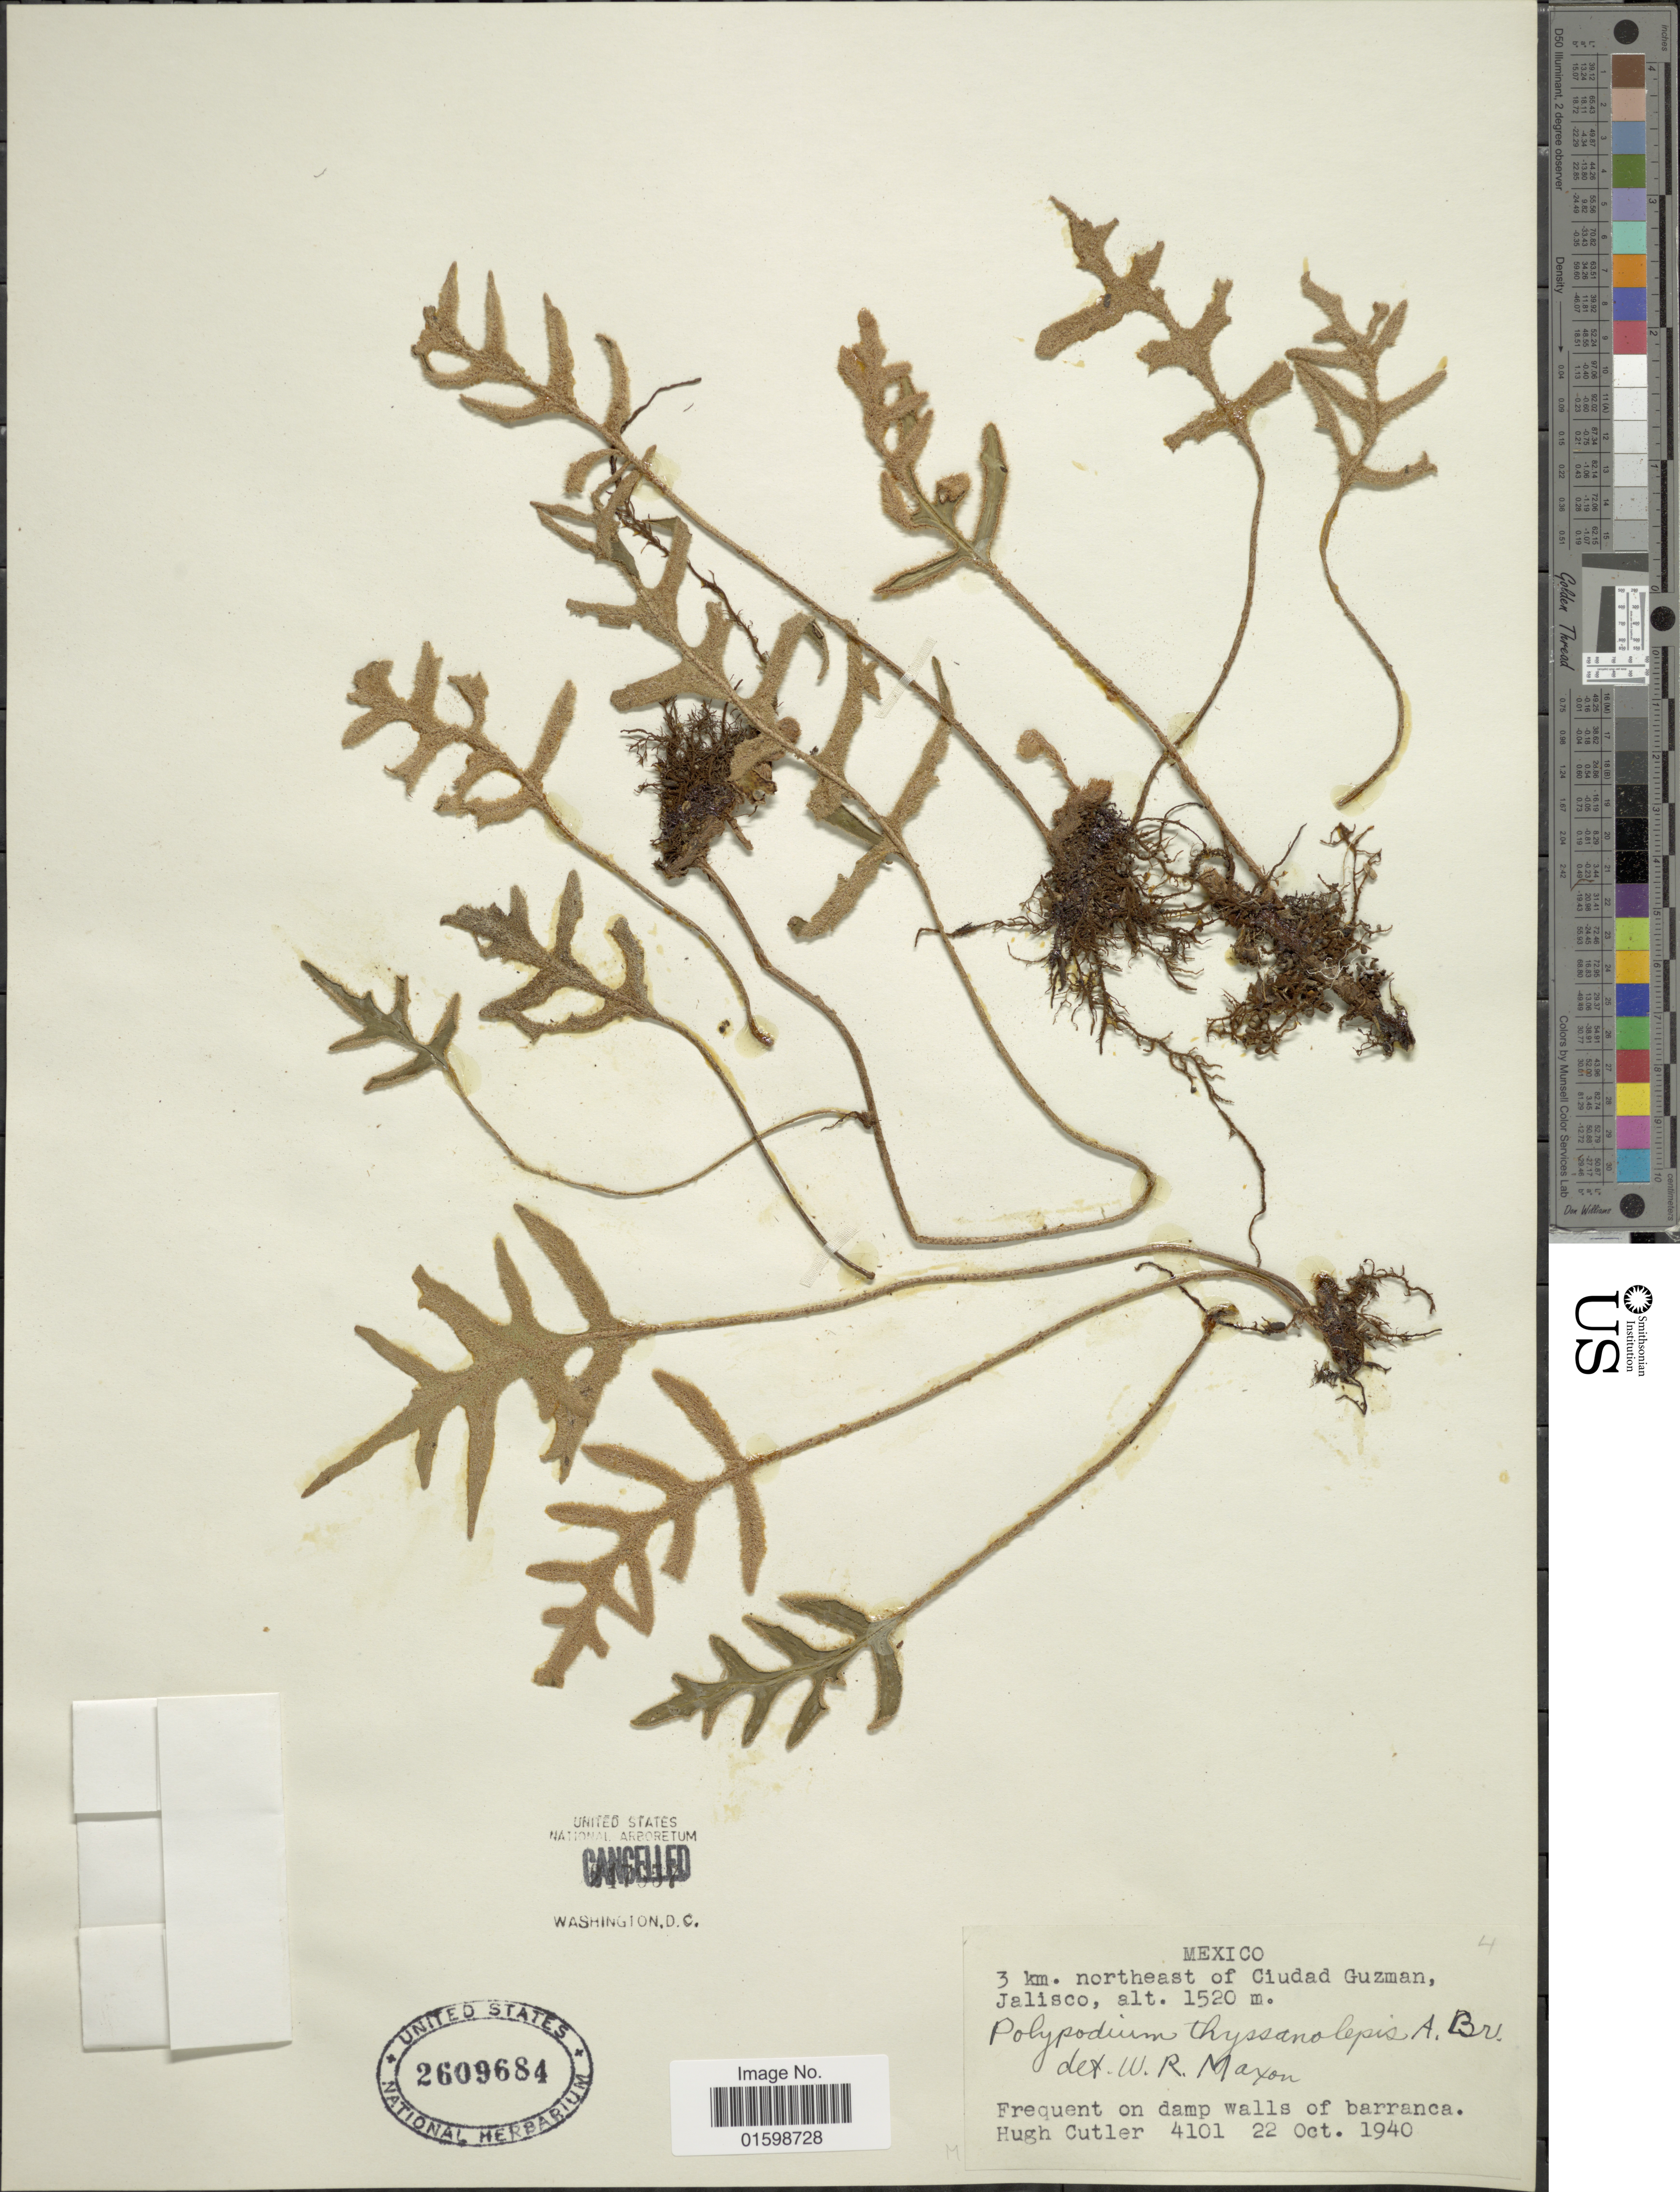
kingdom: Plantae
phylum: Tracheophyta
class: Polypodiopsida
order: Polypodiales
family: Polypodiaceae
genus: Pleopeltis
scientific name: Pleopeltis thyssanolepis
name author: (A. Braun ex Klotzsch) E.G. Andrews & Windham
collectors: H. C. Cutler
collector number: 4101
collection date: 1940-10-22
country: Mexico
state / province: Jalisco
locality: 3 km. northeast of Ciudad Guzman, frequent on damp walls of barranca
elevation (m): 1520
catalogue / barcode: US 2609684